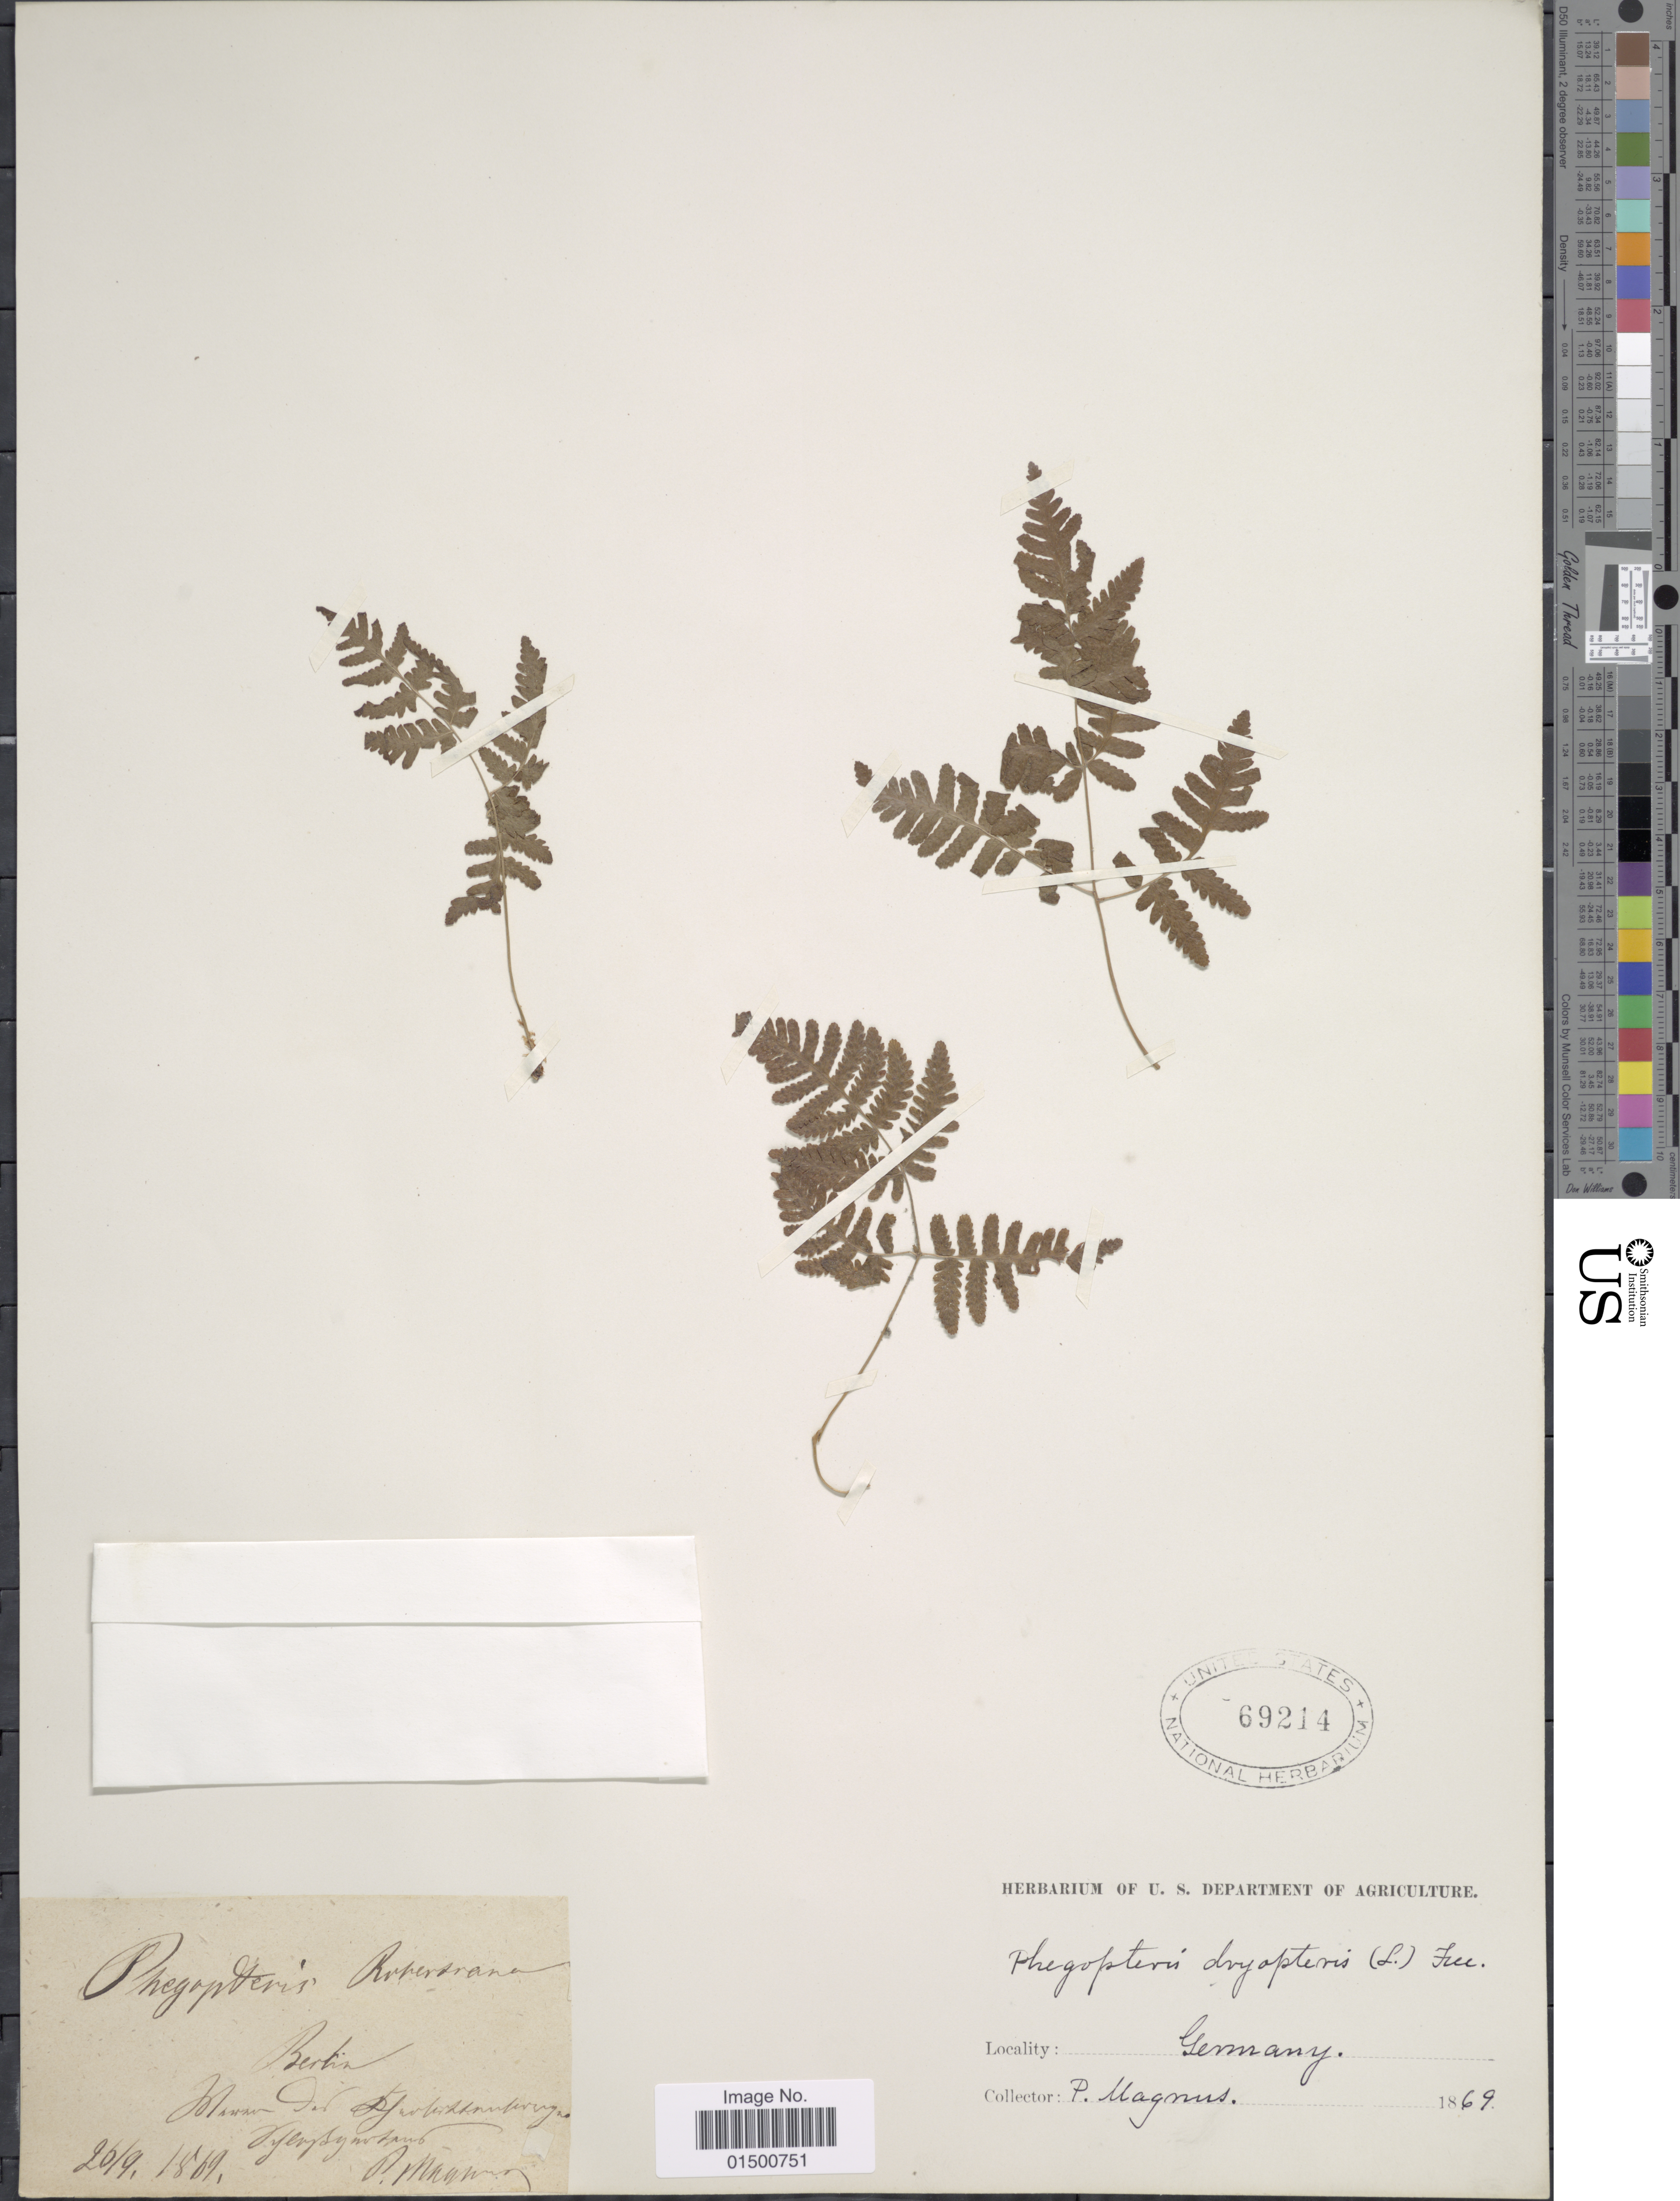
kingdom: Plantae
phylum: Tracheophyta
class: Polypodiopsida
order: Polypodiales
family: Cystopteridaceae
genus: Gymnocarpium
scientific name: Gymnocarpium robertianum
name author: (Hoffm.) Newman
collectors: P. W. Magnus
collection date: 1869-09-26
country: Germany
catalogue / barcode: US 69214